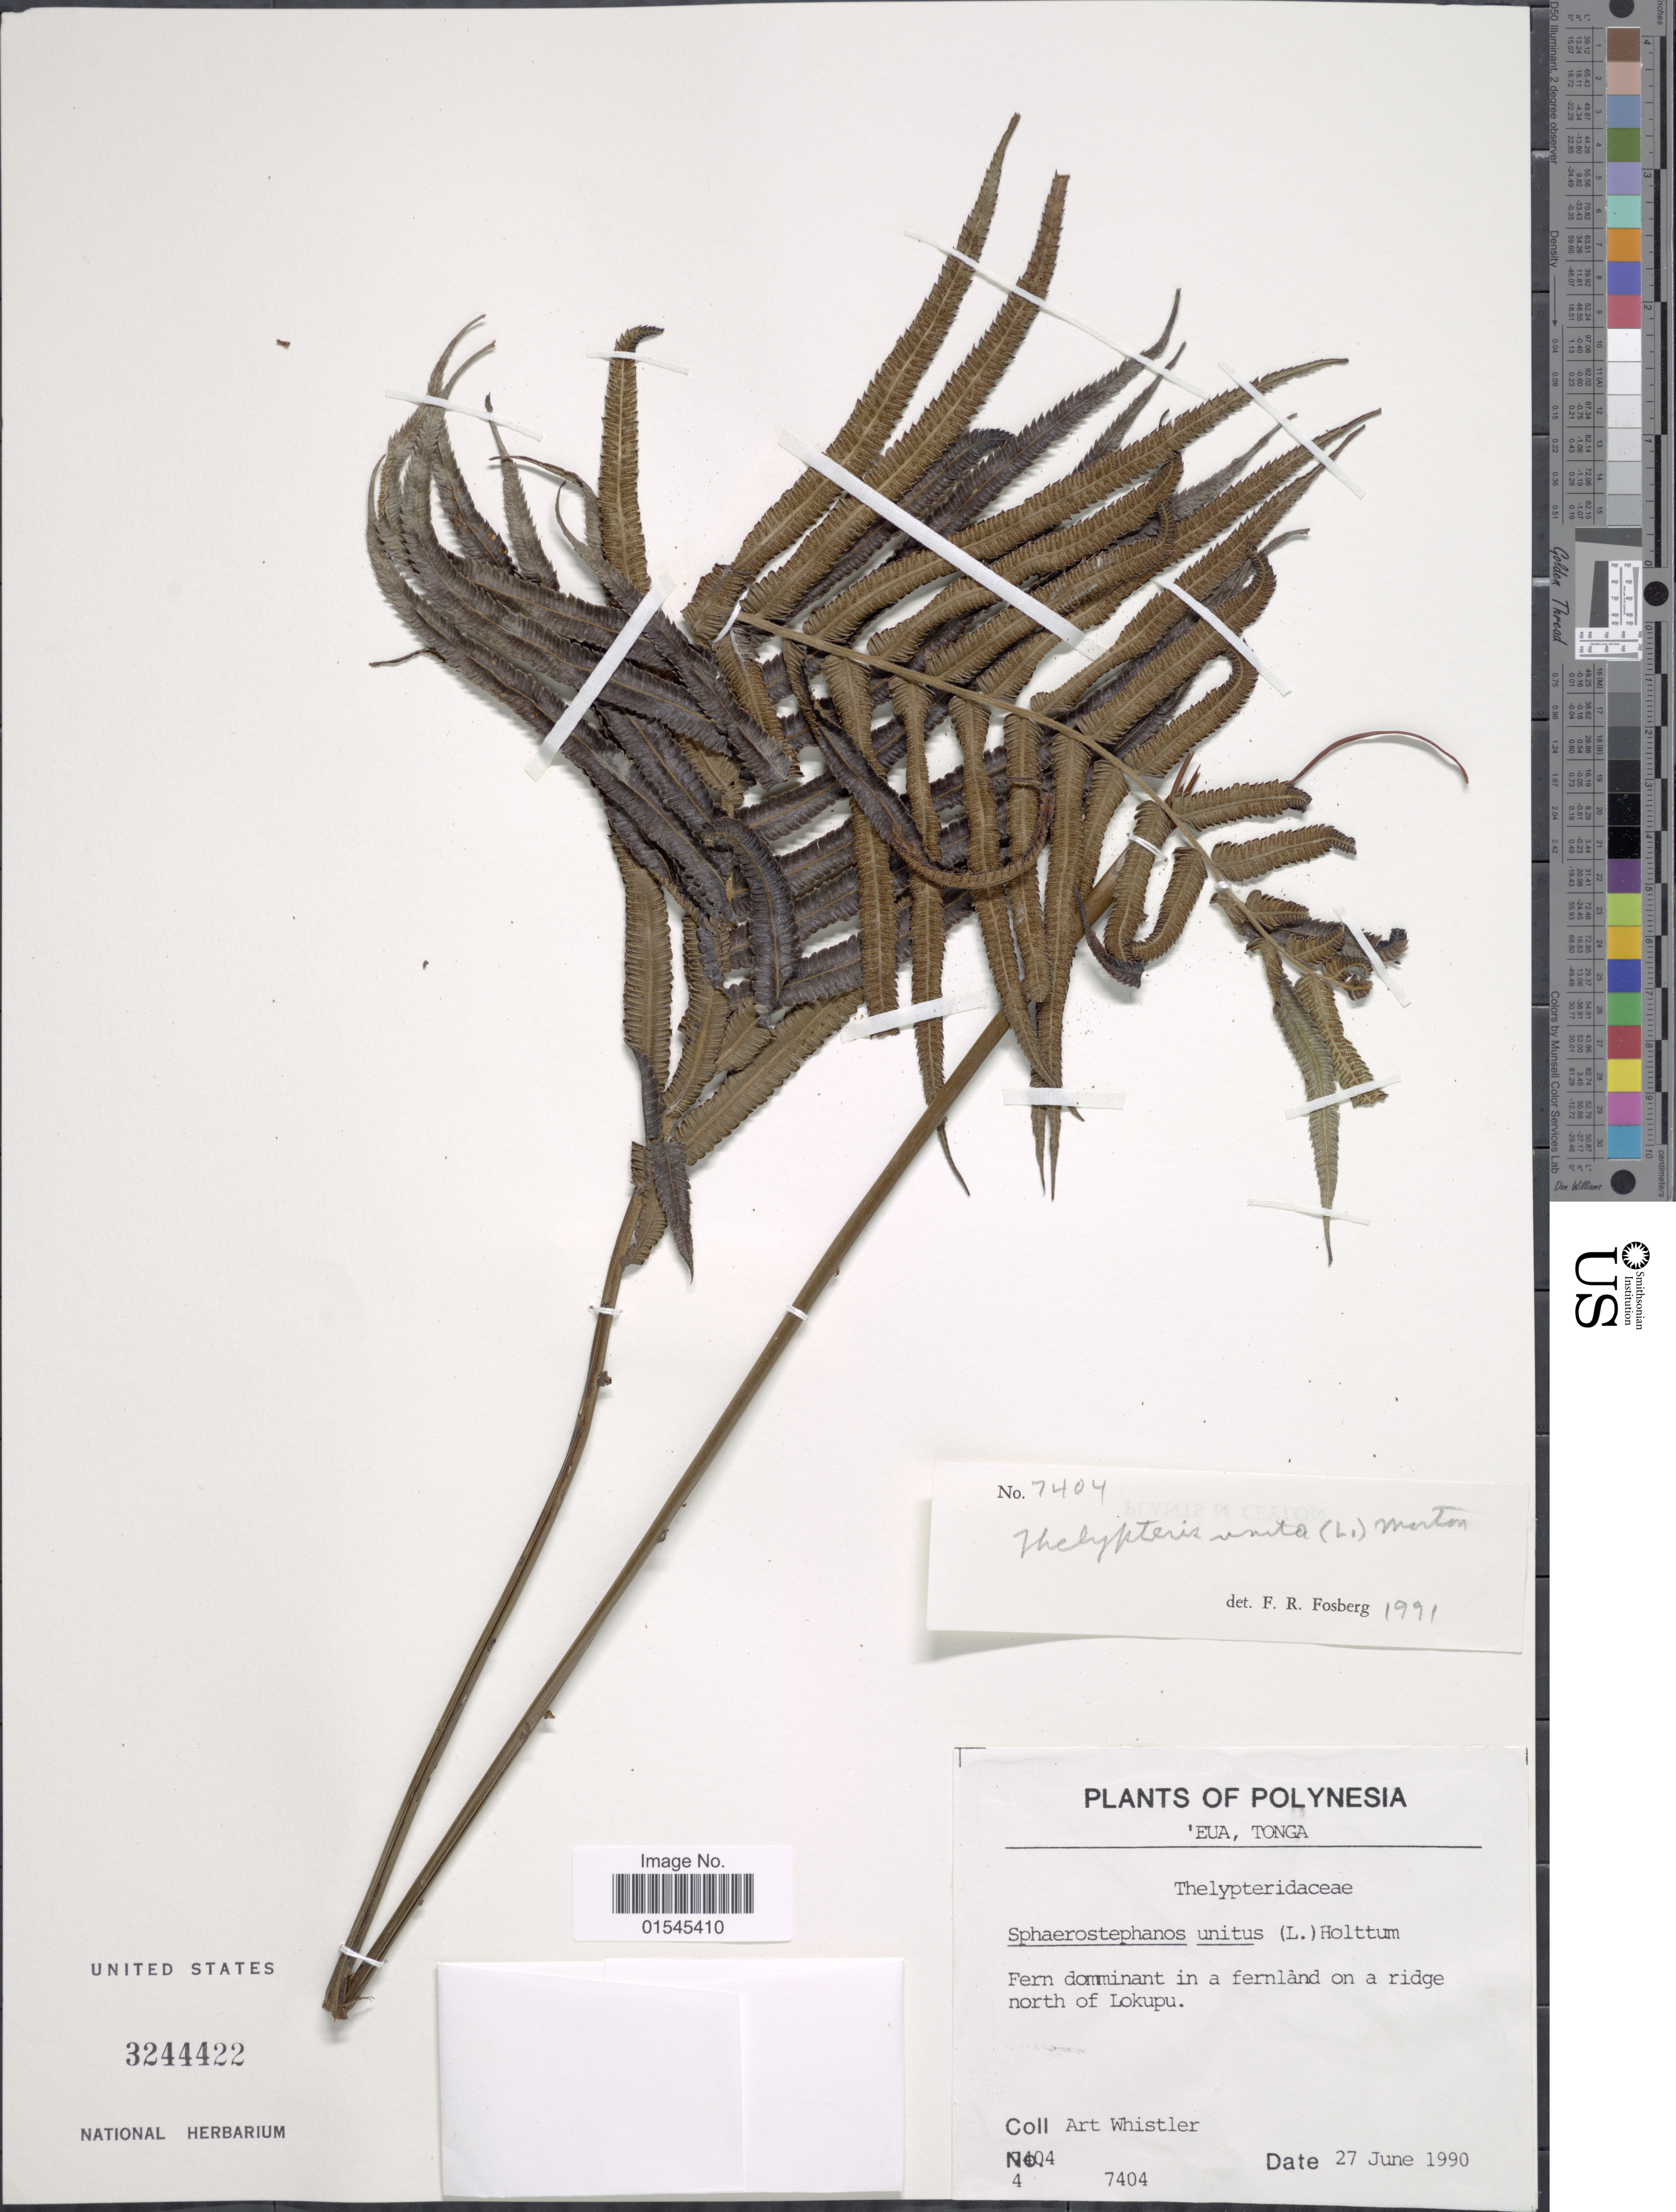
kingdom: Plantae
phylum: Tracheophyta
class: Polypodiopsida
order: Polypodiales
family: Thelypteridaceae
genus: Sphaerostephanos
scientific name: Sphaerostephanos unitus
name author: (L.) Holttum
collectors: A. Whistler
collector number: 7404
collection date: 1990-06-27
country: Tonga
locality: Polynesia. Eua. Fern dominant in a fernland on a ridge north of Lokupu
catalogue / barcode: US 3244422